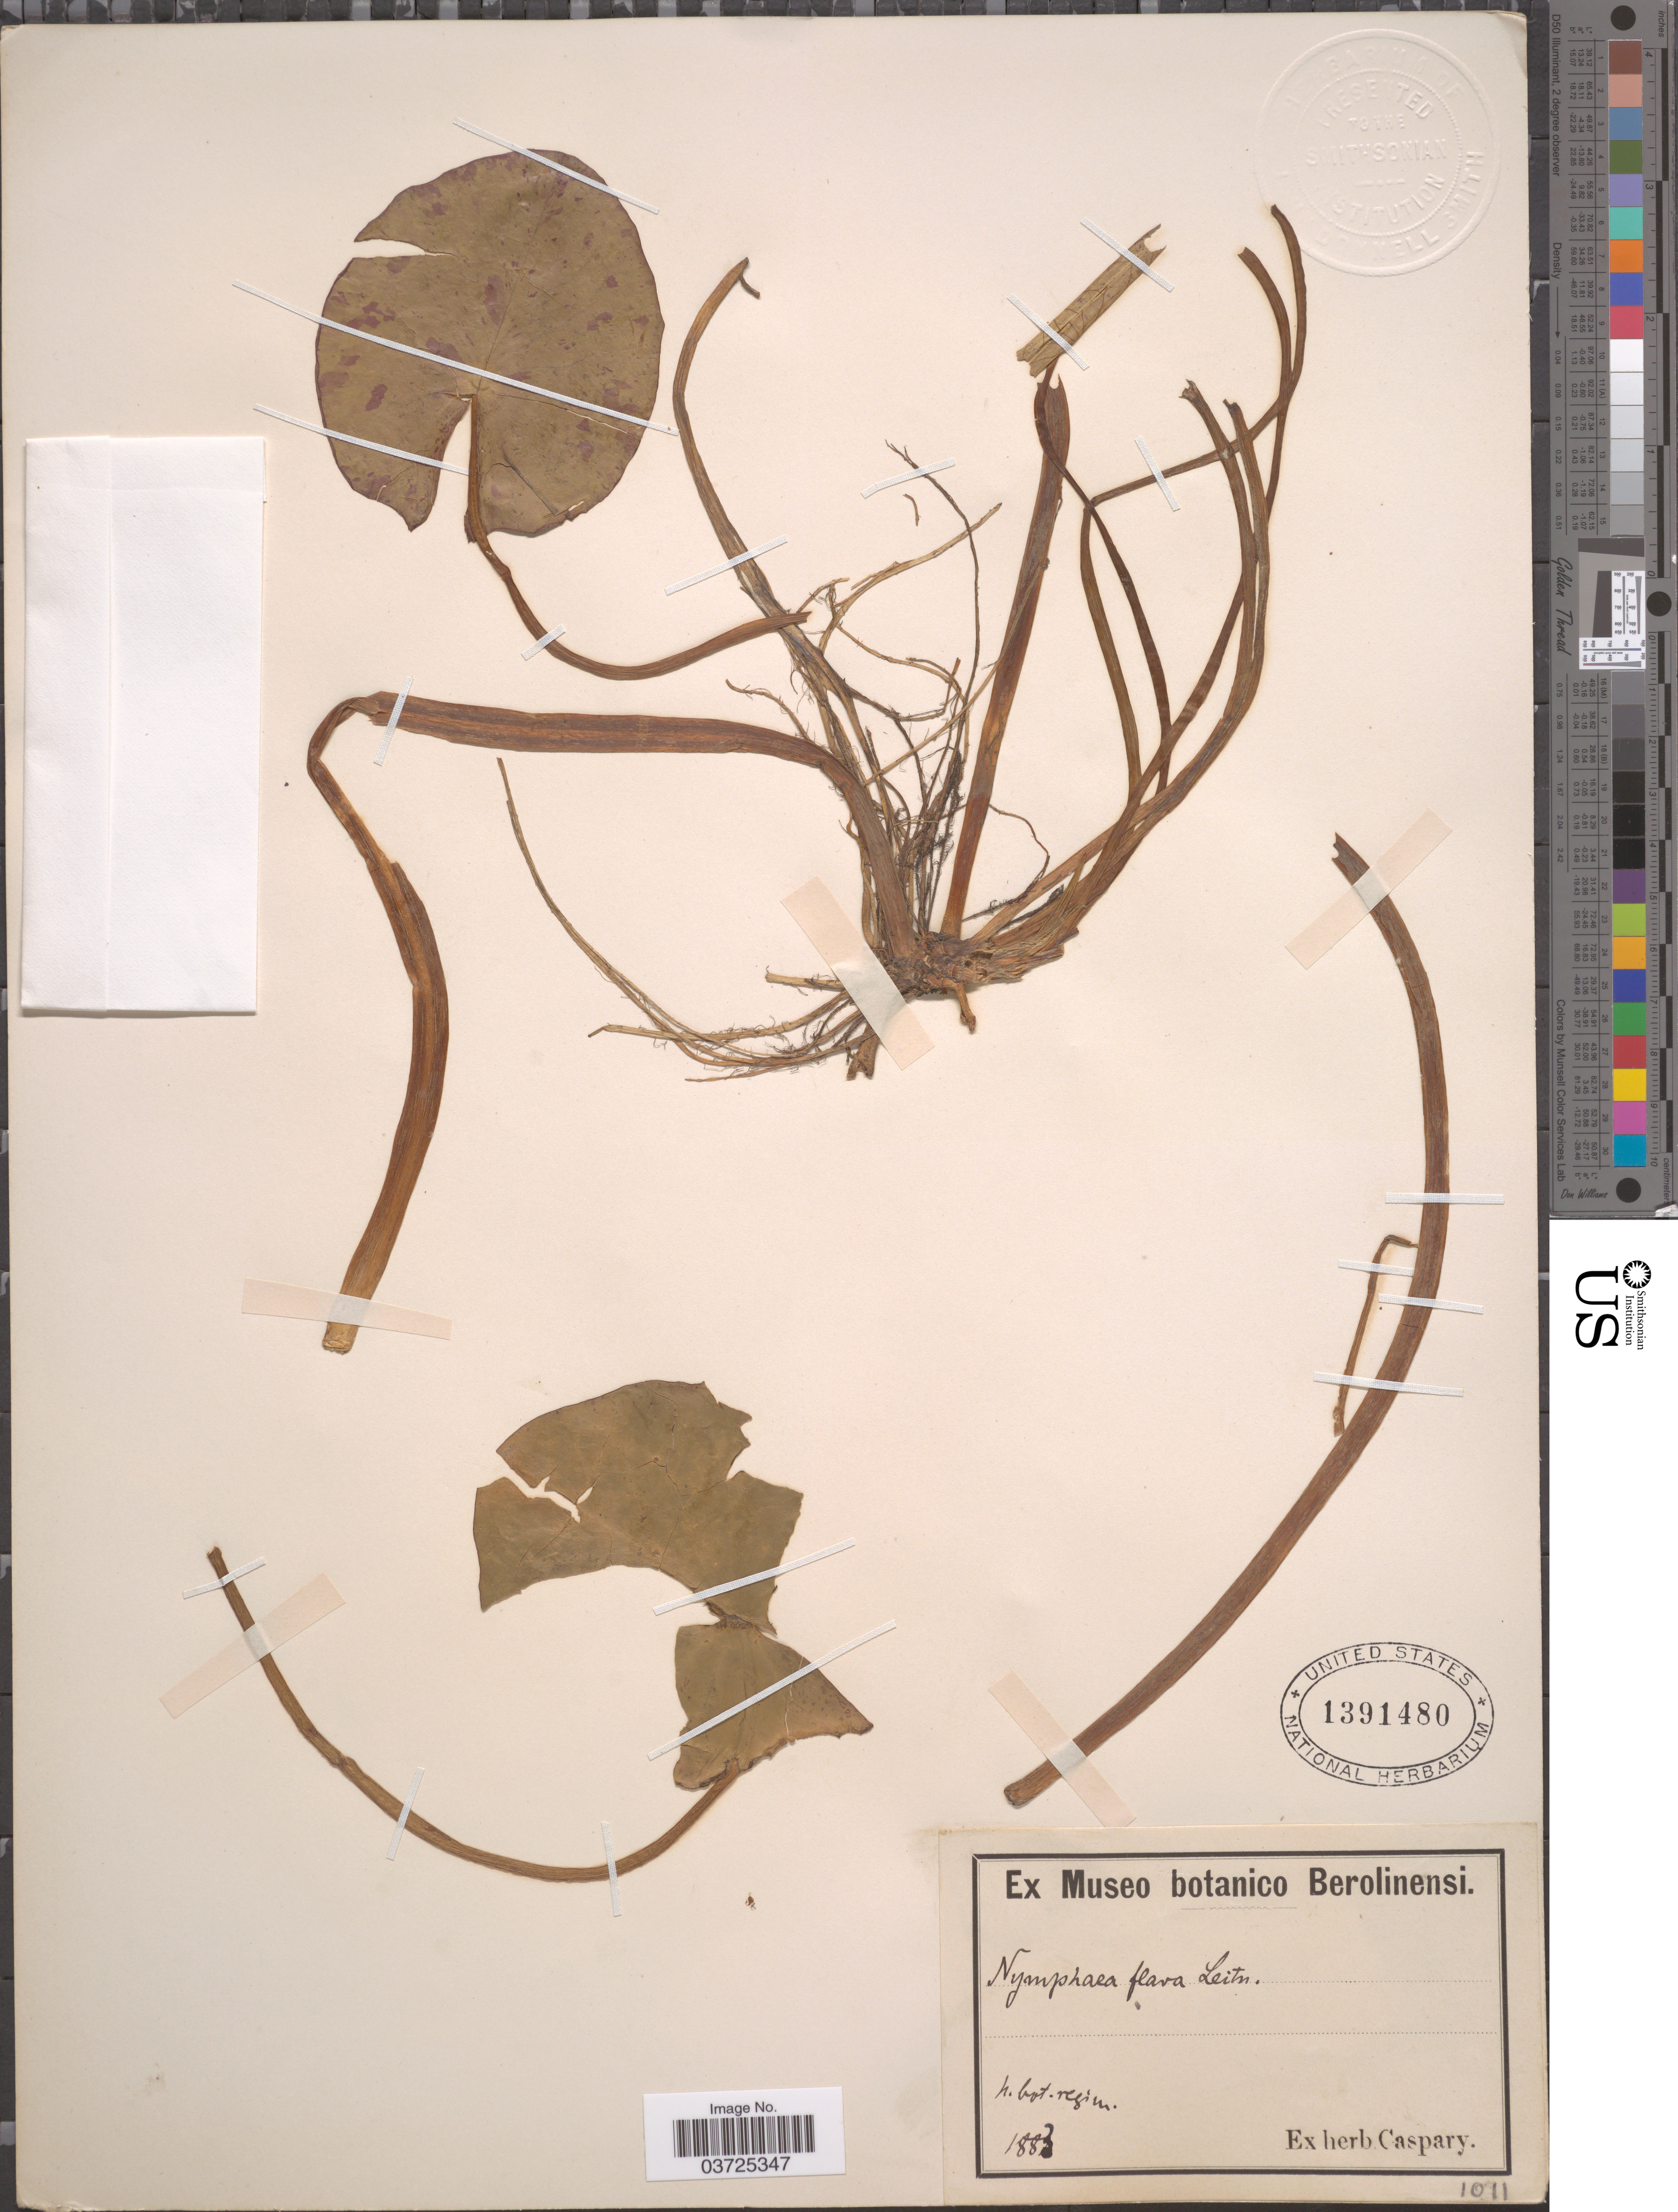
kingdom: Plantae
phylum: Tracheophyta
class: Magnoliopsida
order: Nymphaeales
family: Nymphaeaceae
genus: Nymphaea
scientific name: Nymphaea flava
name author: Leitn.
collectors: Ex herb. Caspary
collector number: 1011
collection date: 1883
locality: H. bot. region. [interpreted]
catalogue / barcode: US 1391480